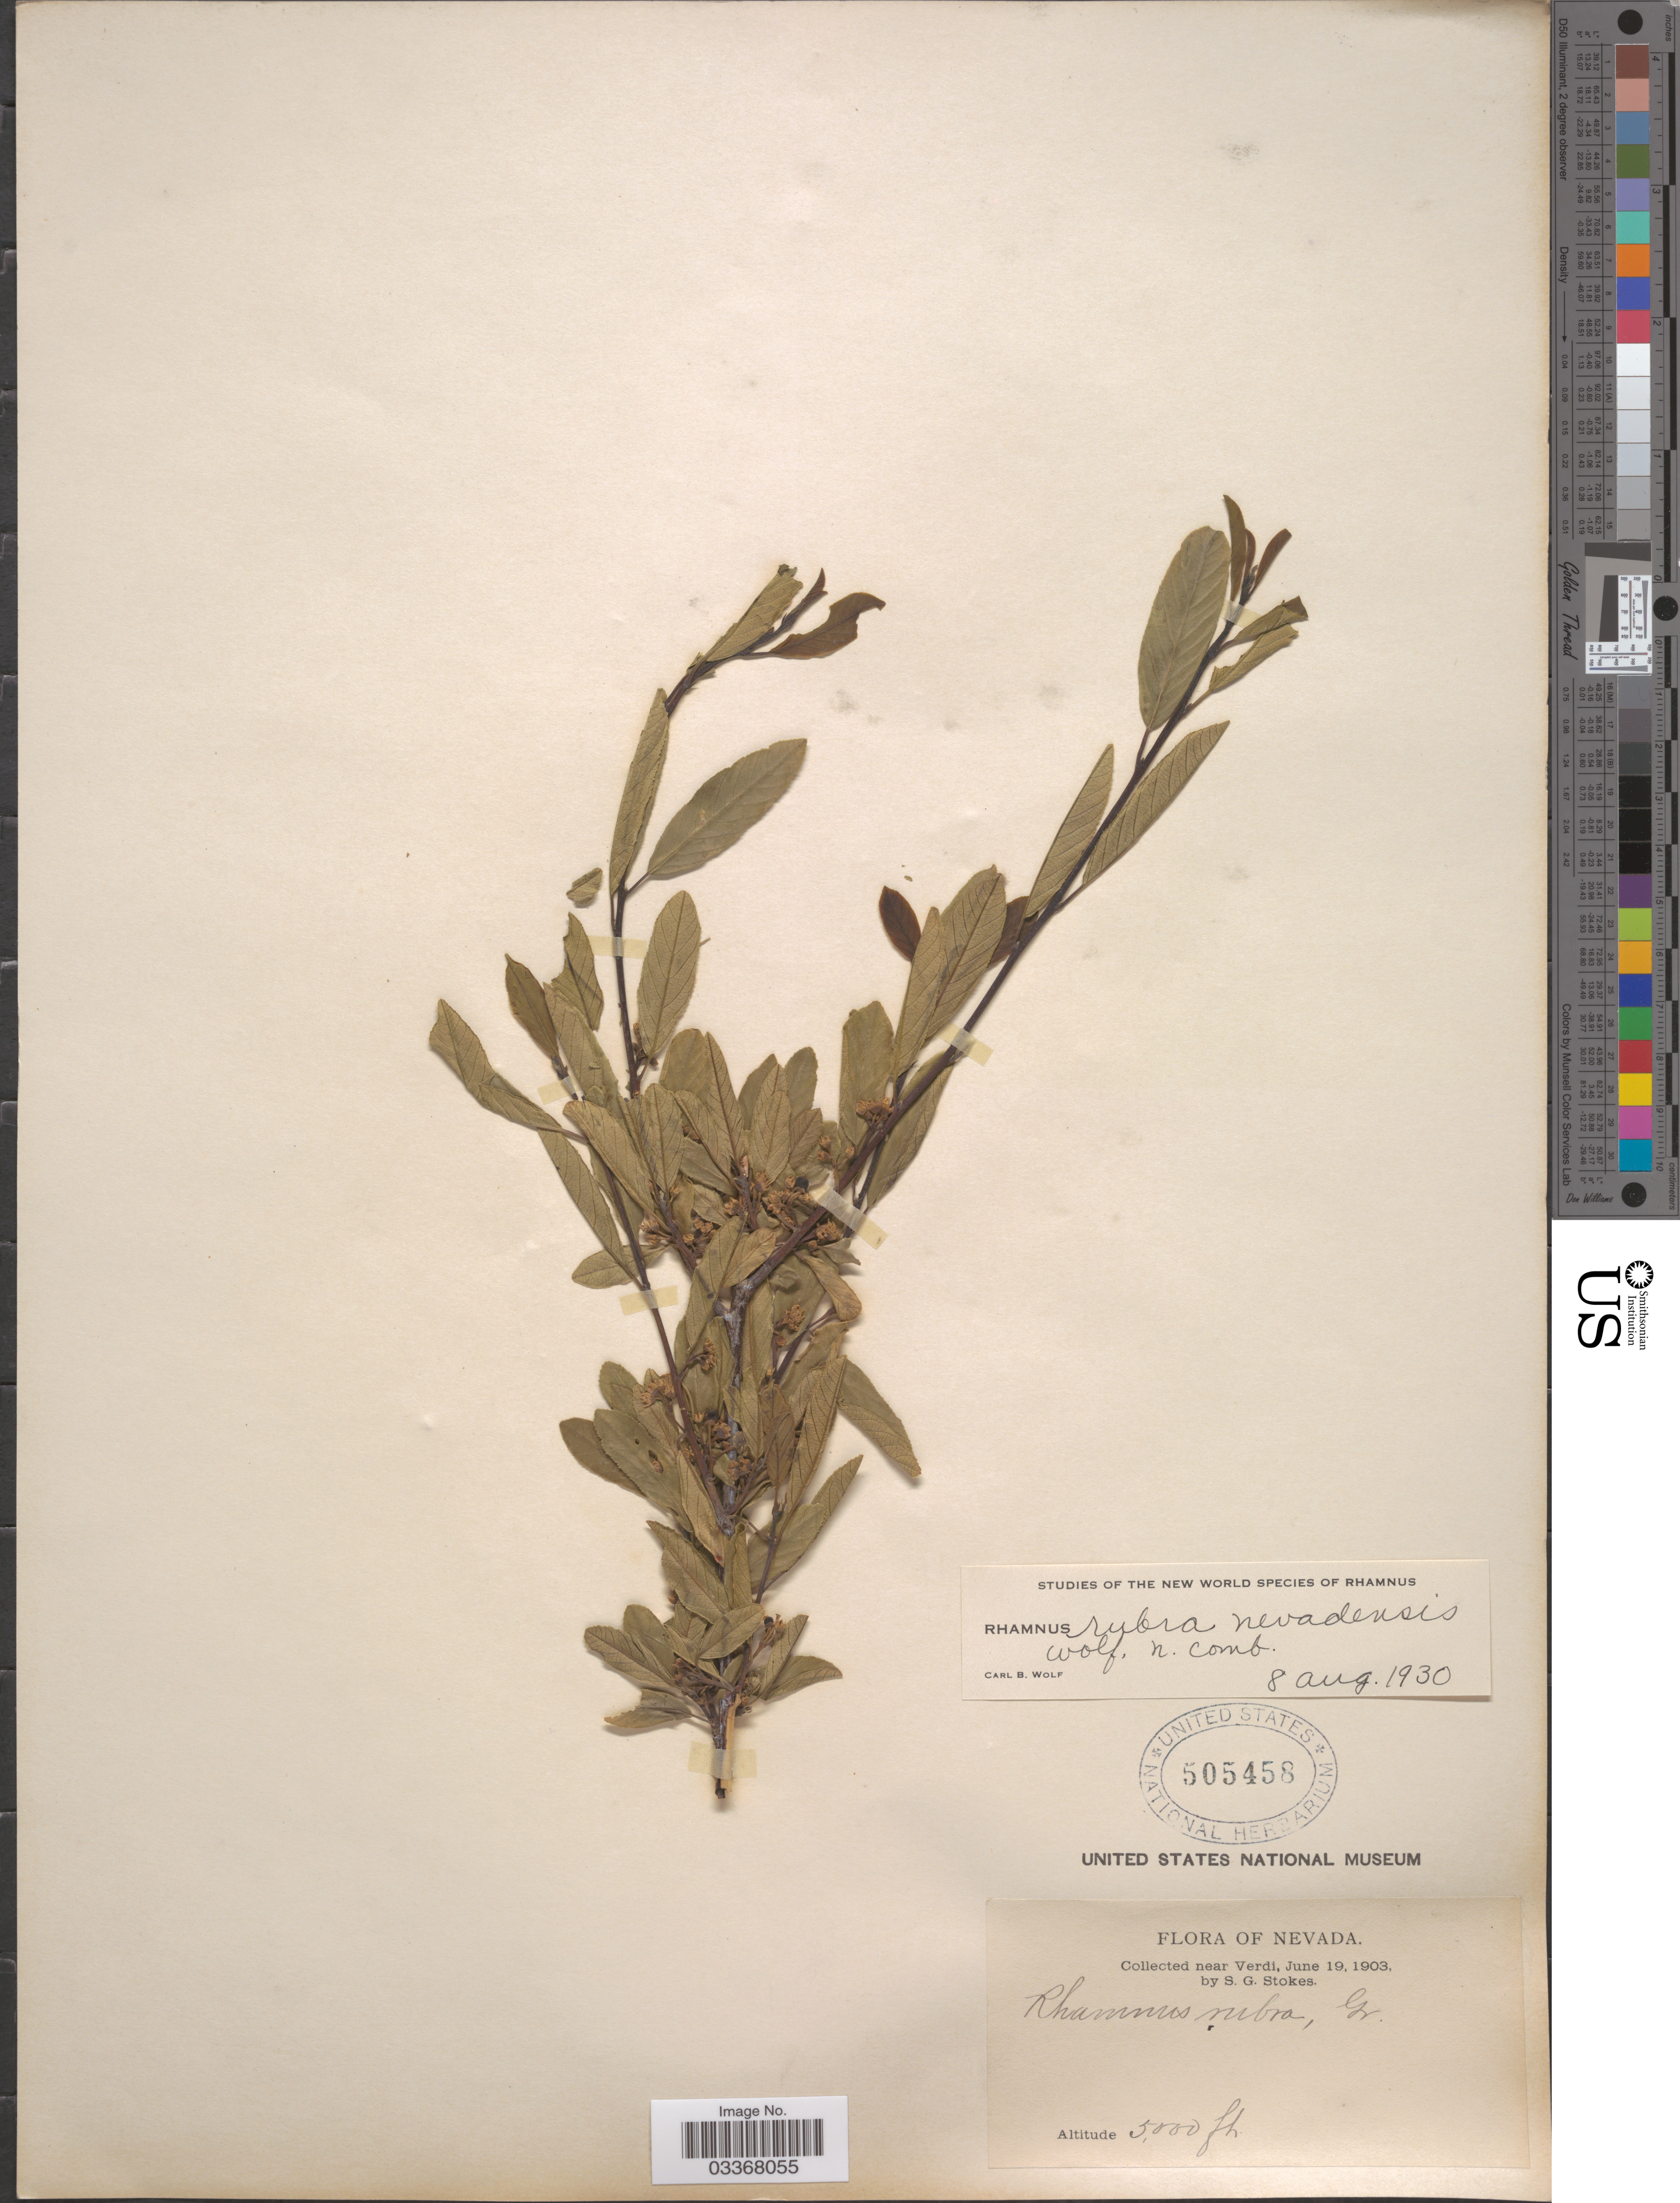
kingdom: Plantae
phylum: Tracheophyta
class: Magnoliopsida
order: Rosales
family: Rhamnaceae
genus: Frangula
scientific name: Frangula rubra subsp. nevadensis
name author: (A. Nelson) Kartesz & Gandhi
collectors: S. G. Stokes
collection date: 1903-06-19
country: United States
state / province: Nevada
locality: Near Verdi.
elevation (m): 1524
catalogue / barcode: US 505458